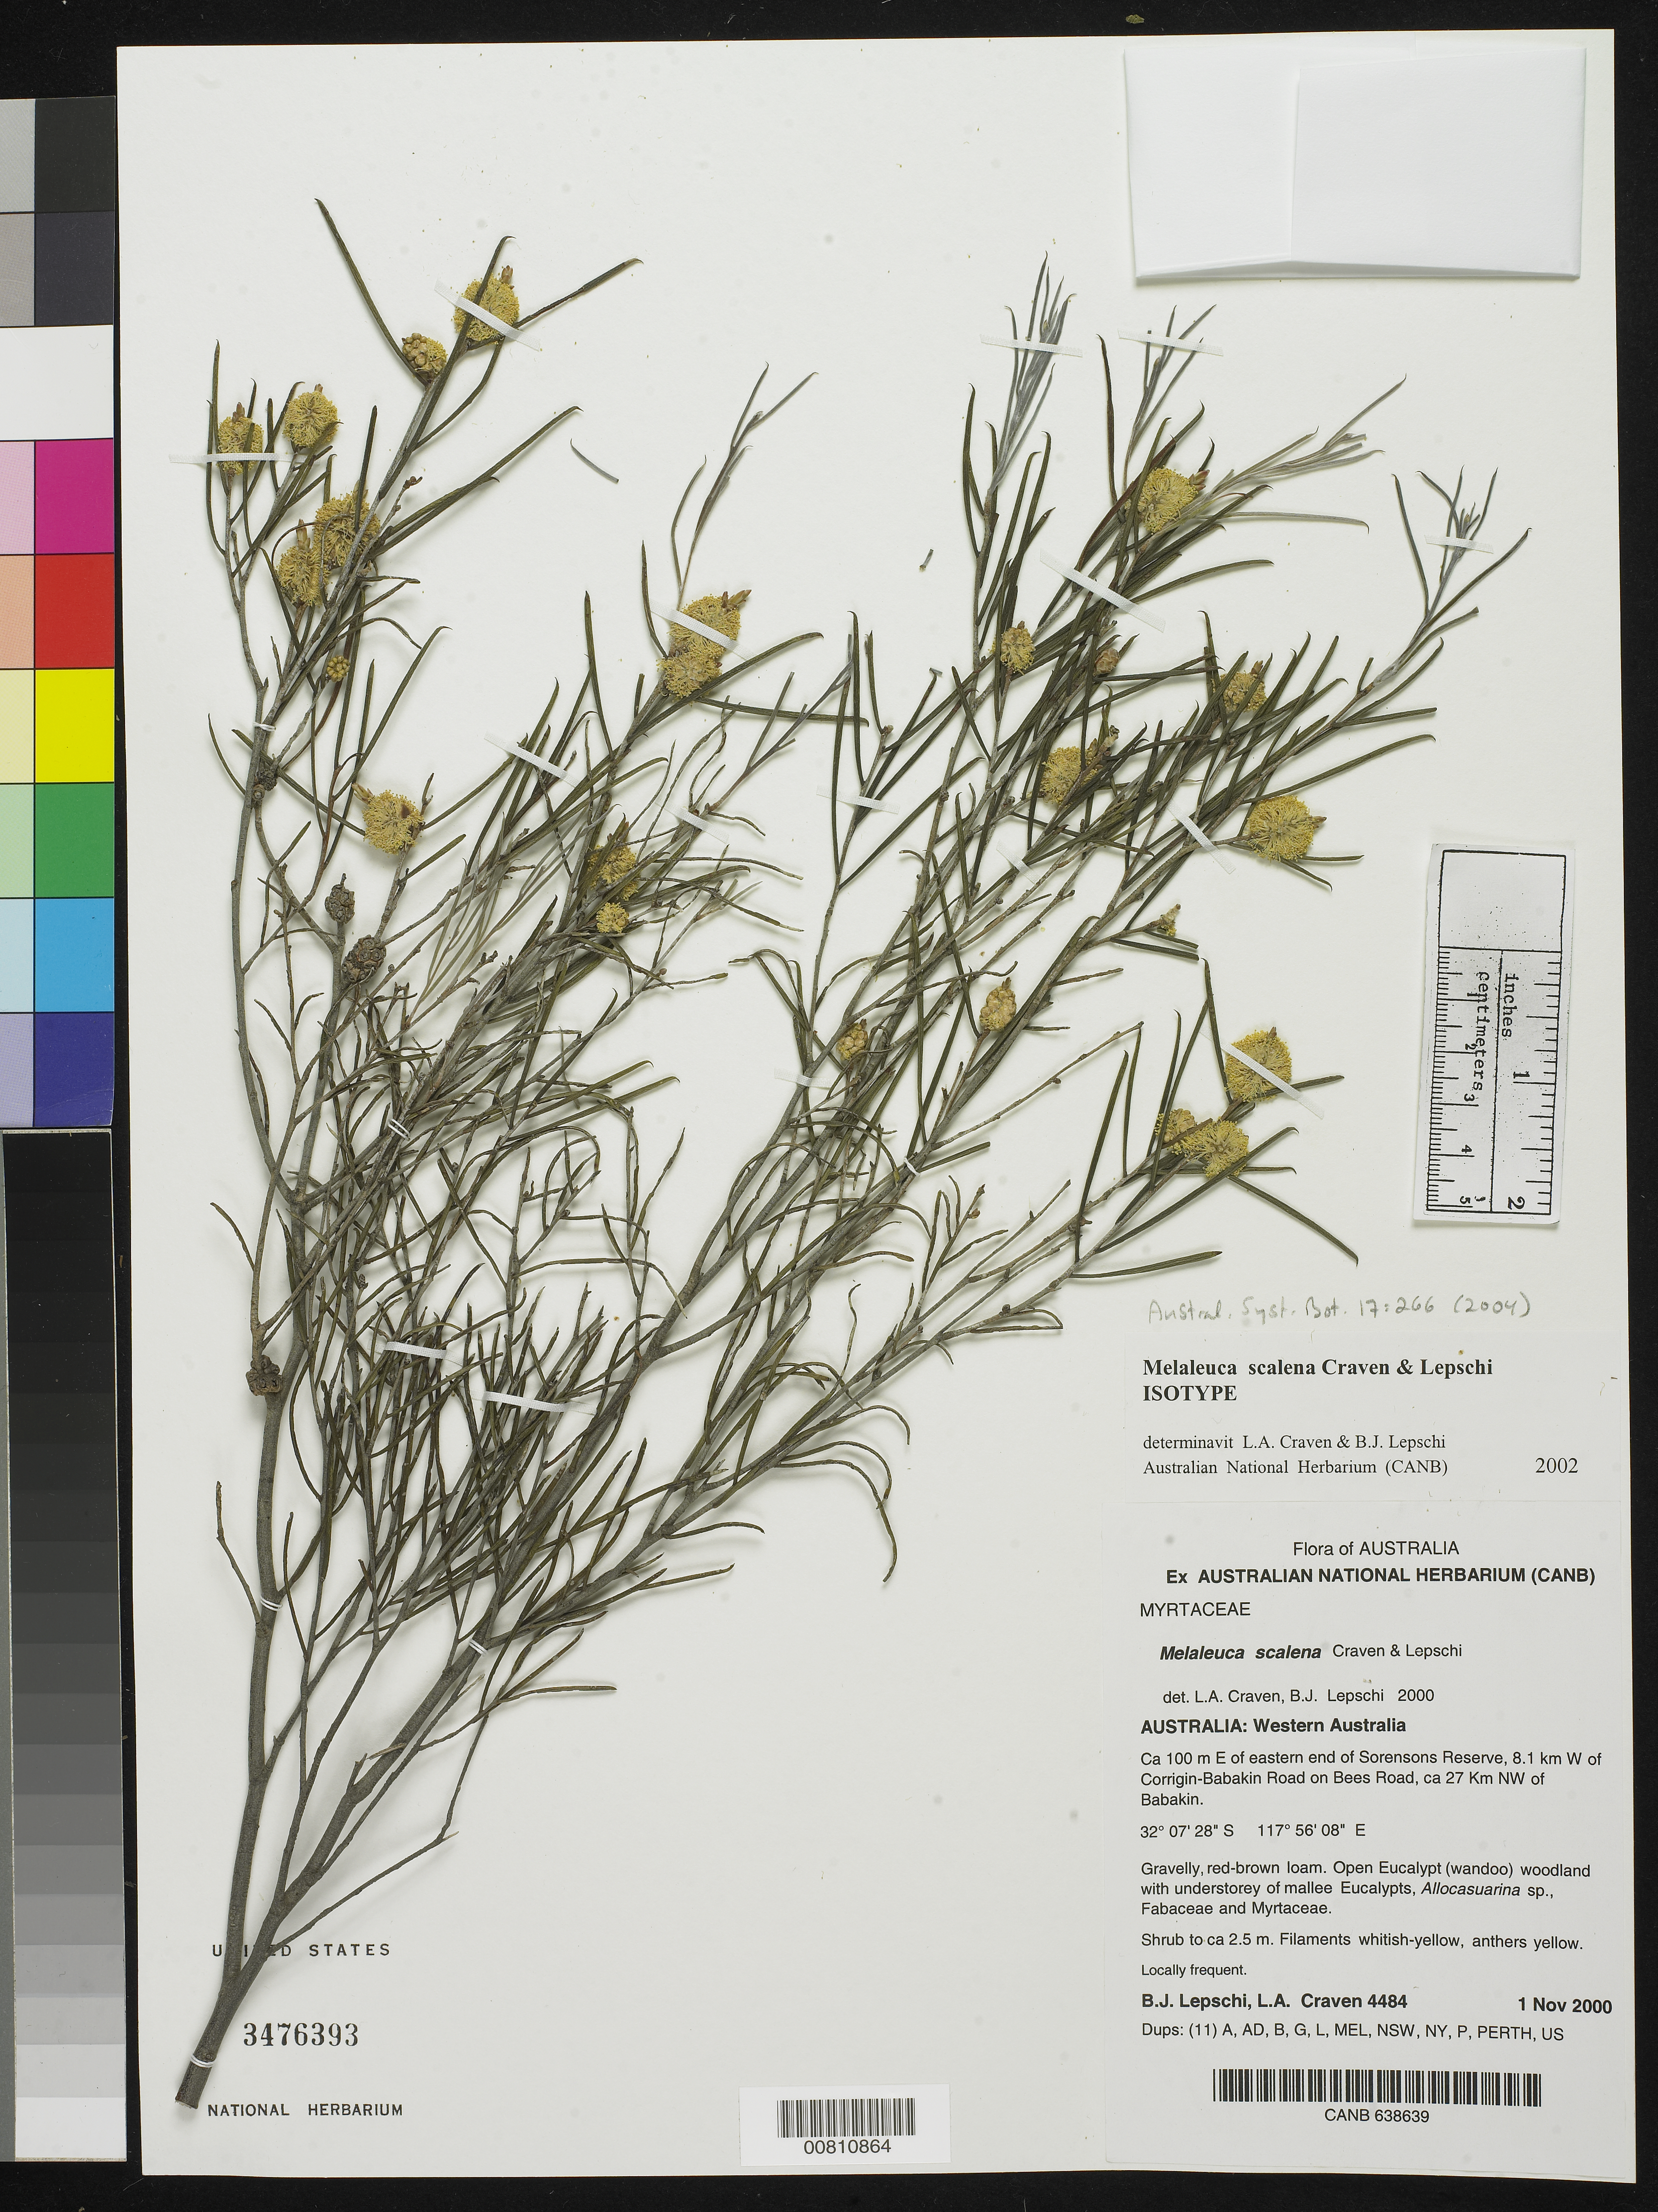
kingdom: Plantae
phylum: Tracheophyta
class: Magnoliopsida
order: Myrtales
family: Myrtaceae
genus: Melaleuca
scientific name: Melaleuca scalena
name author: Craven & Lepschi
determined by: Craven, L. A.; Lepschi, B. J.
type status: Isotype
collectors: B. Lepschi & L. A. Craven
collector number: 4484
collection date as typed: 01 Nov 2000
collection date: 2000-11-01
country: Australia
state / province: Western Australia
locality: Ca. 100 m E of eastern end of Sorensons Reserve, 8.1 km W of Corrigin-Babakin Road on Bees Road, ca. 27 km NW of Babakin.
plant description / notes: Holotype at CANB.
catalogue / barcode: US 3476393